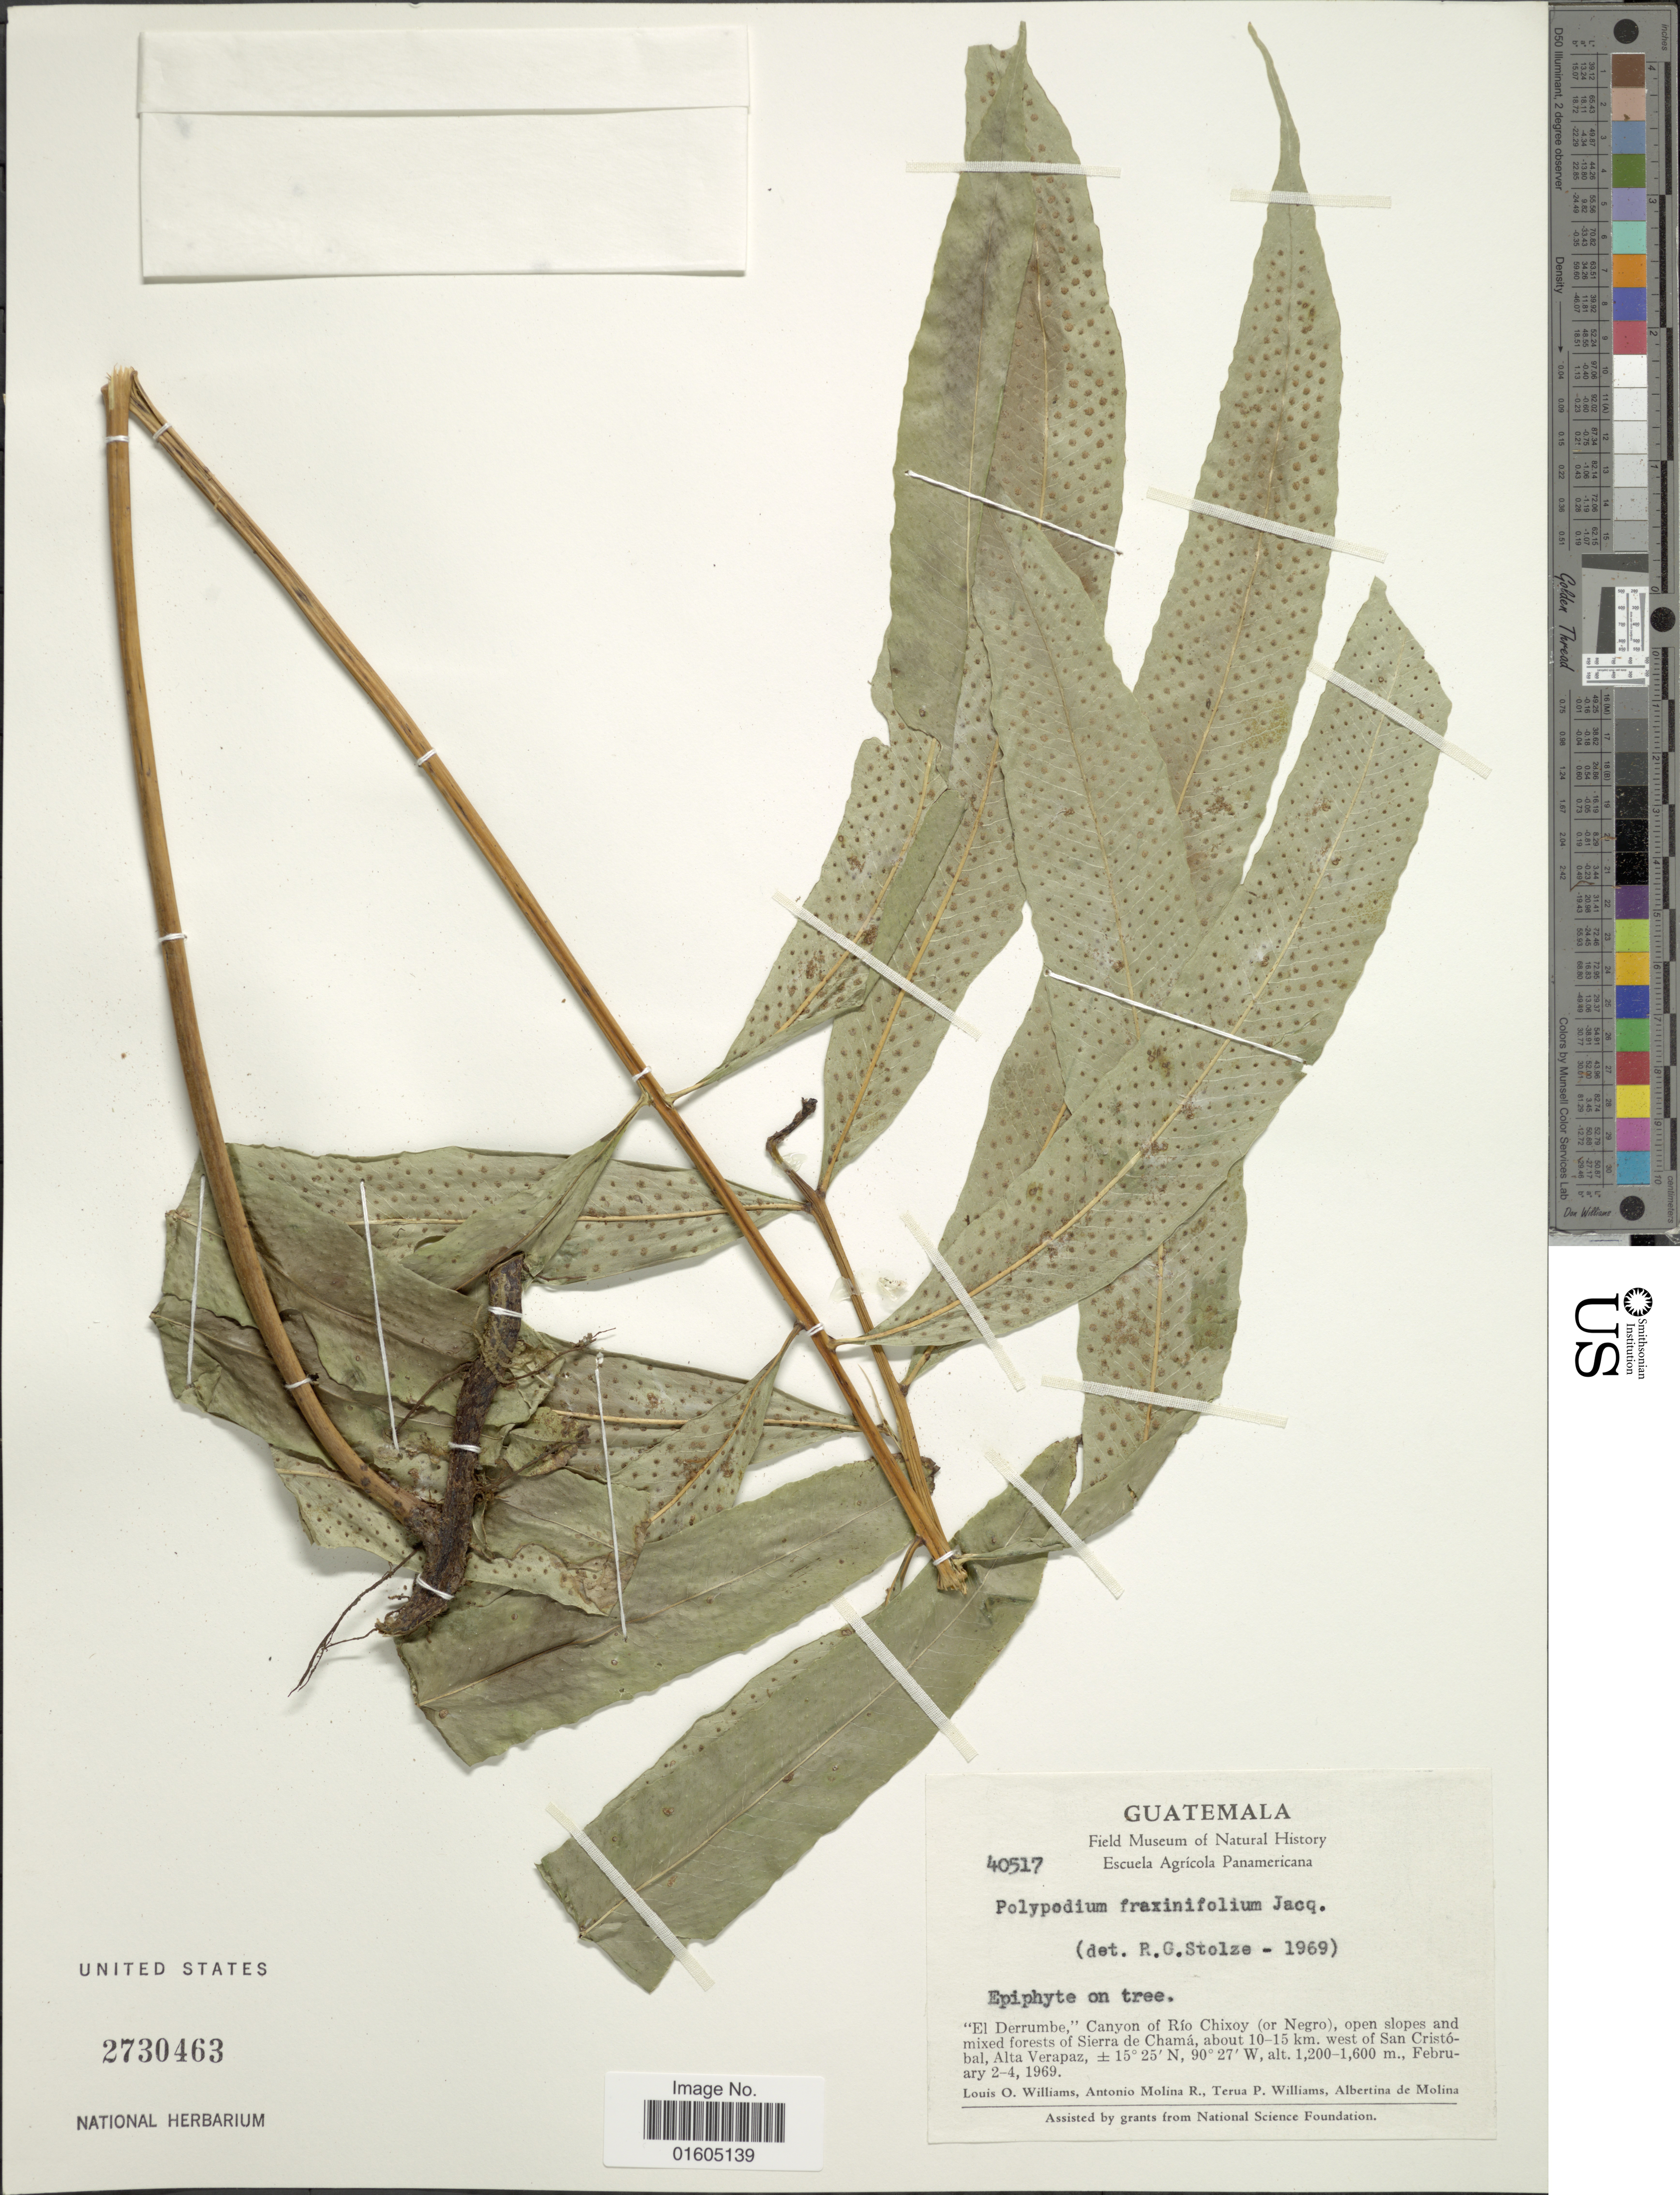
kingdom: Plantae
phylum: Tracheophyta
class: Polypodiopsida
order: Polypodiales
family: Polypodiaceae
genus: Serpocaulon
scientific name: Serpocaulon fraxinifolium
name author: (Jacq.) A.R. Sm.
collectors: O. Williams, A. Molina R., T. P. Williams & A. R. Molina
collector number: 40517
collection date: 1969-02-02/1969-02-04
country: Guatemala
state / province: Alta Verapaz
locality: Guatemala. "El Derrumbe," Canyon of Rio Chixoy (or Negro_, ope slopes and mixed forests of Sierra de Chama, about 10-15 km. west of San Cristobal, Alta Verapaz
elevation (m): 1200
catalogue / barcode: US 2730463